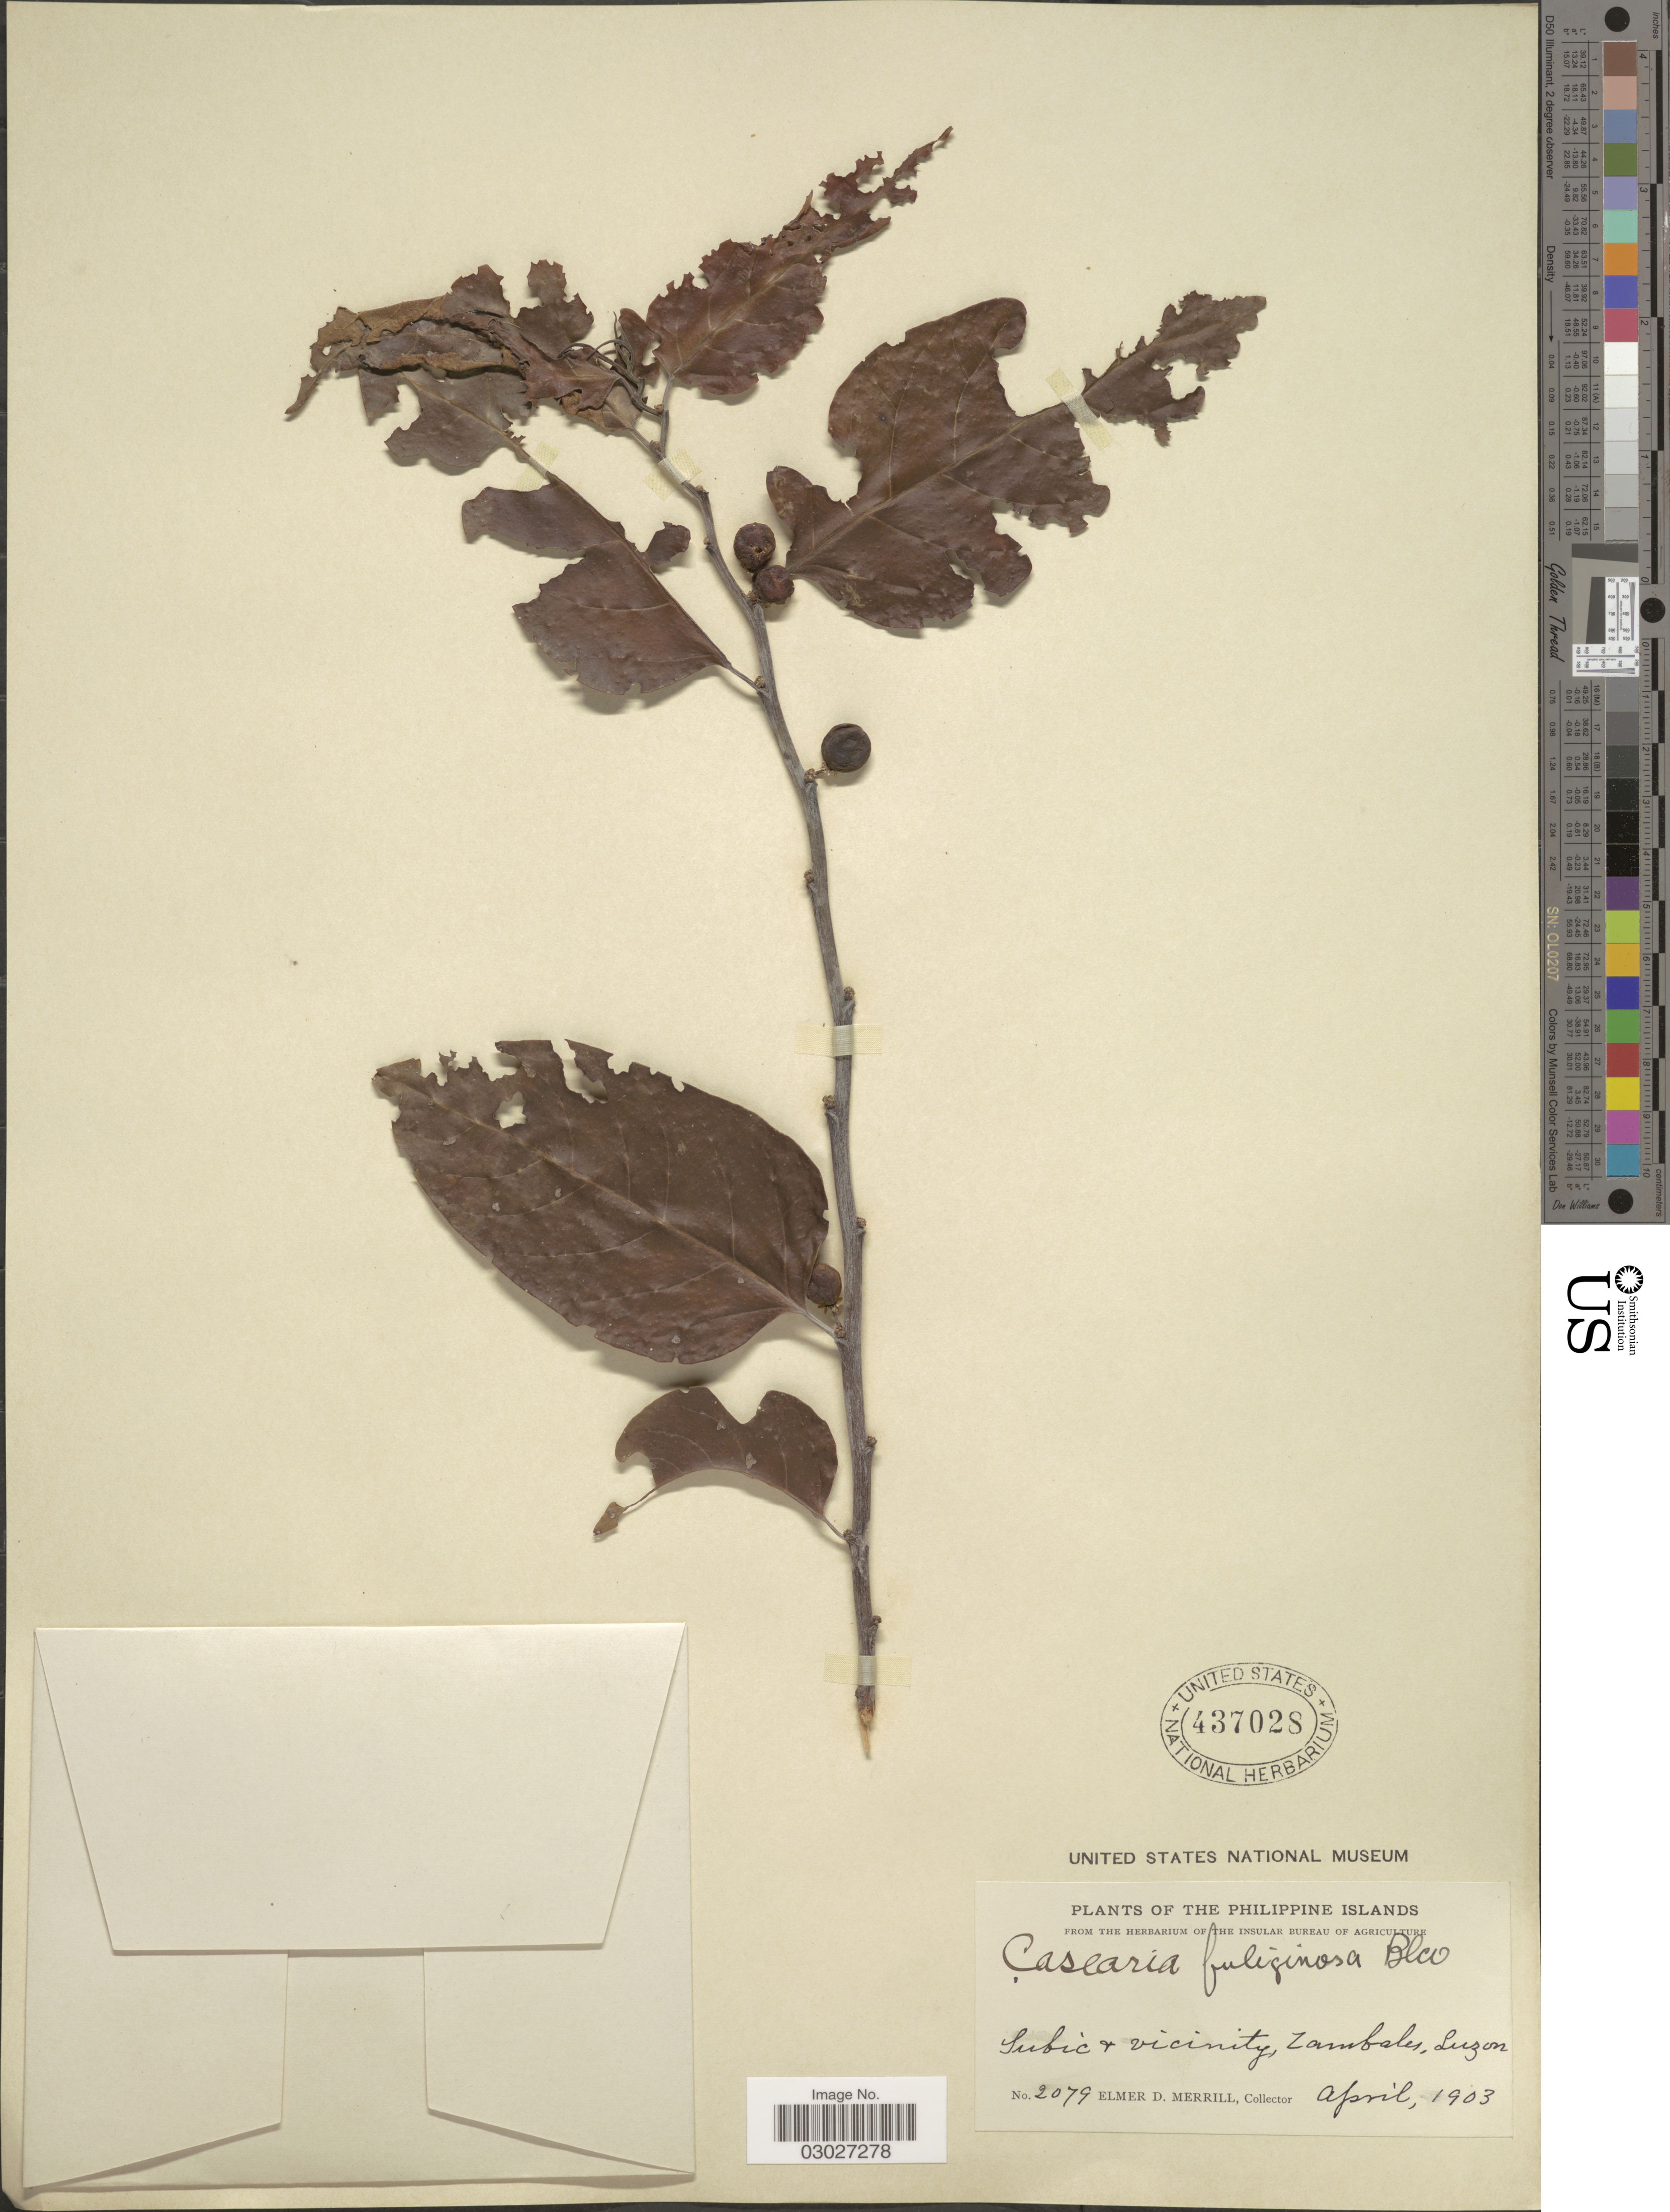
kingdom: Plantae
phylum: Tracheophyta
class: Magnoliopsida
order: Malpighiales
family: Salicaceae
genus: Casearia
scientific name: Casearia fuliginosa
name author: (Blanco) Blanco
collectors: E. D. Merrill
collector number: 2079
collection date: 1903-04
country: Philippines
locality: The Philippine Islands, Subic & vicinity, Zambales, Luzon.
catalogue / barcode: US 437028